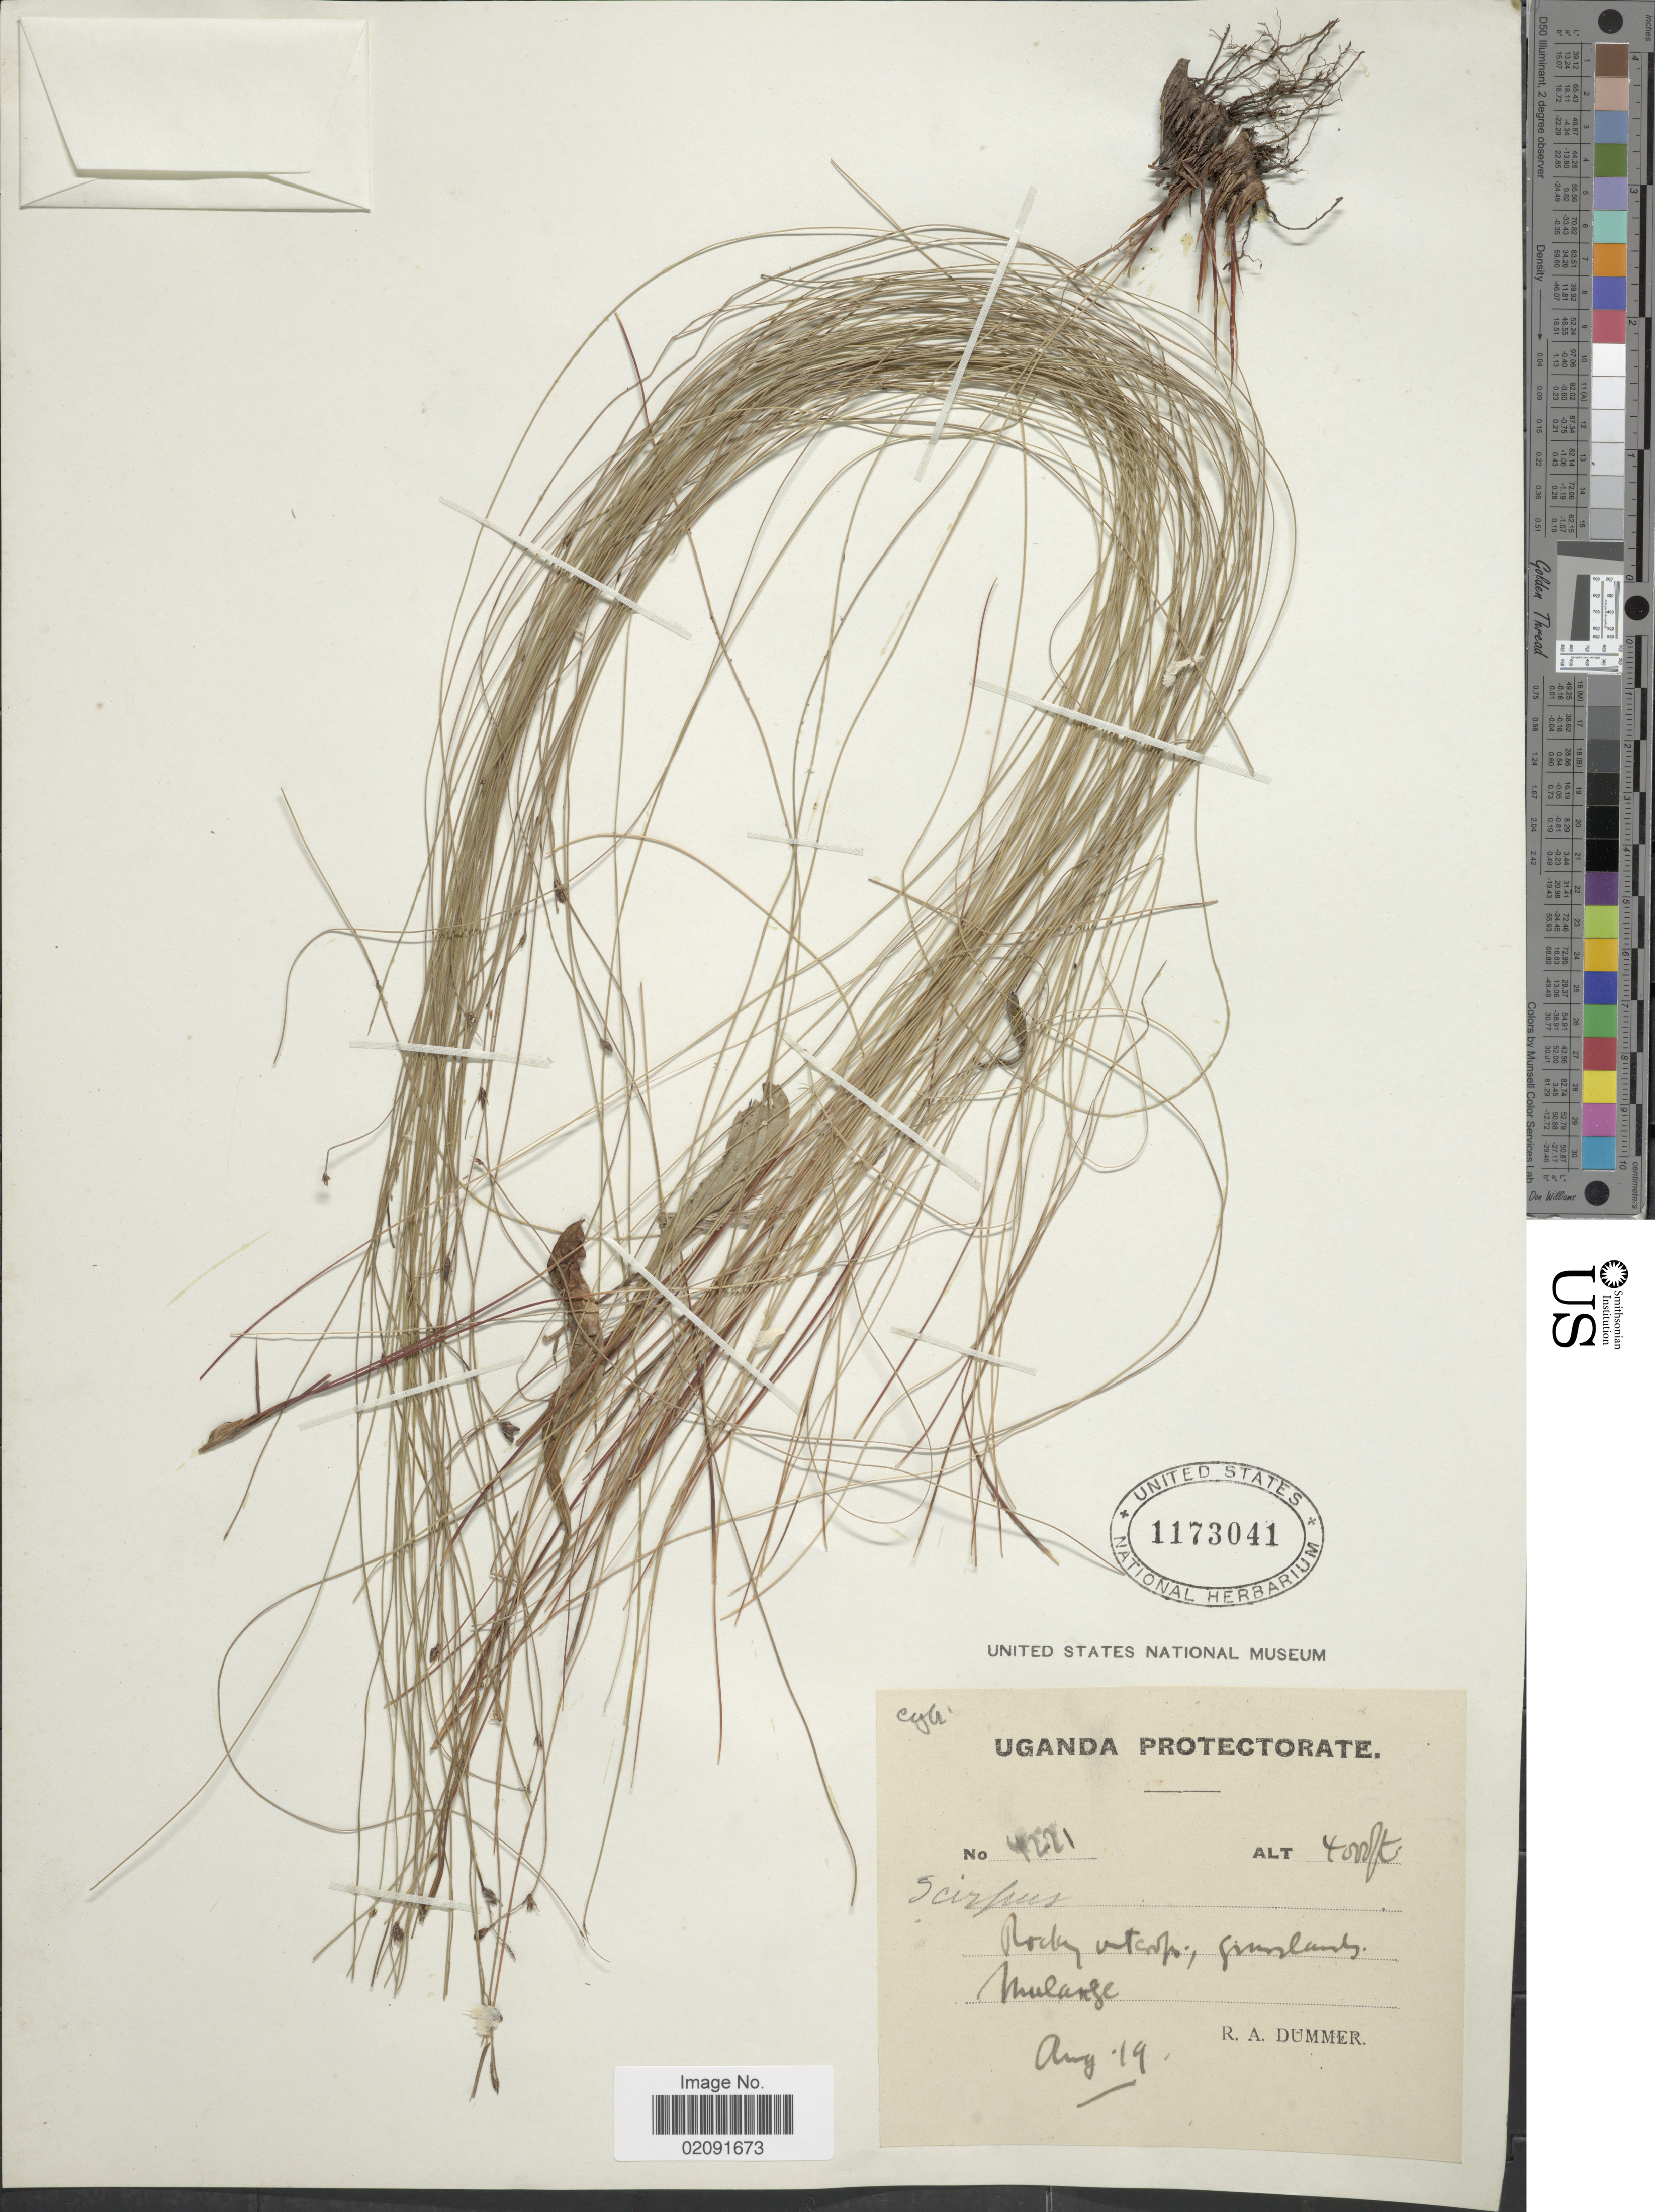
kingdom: Plantae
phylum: Tracheophyta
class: Liliopsida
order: Poales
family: Cyperaceae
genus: Bulbostylis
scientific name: Bulbostylis oritrephes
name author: (Ridl.) C.B. Clarke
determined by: Strong, Mark T., (BOT), Smithsonian Institution - National Museum of Natural History (UNITED STATES)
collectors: R. Dümmer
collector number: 4221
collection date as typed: Transcribed d/m/y: /8/19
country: Uganda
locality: Mulange.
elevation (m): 1219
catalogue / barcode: US 1173041